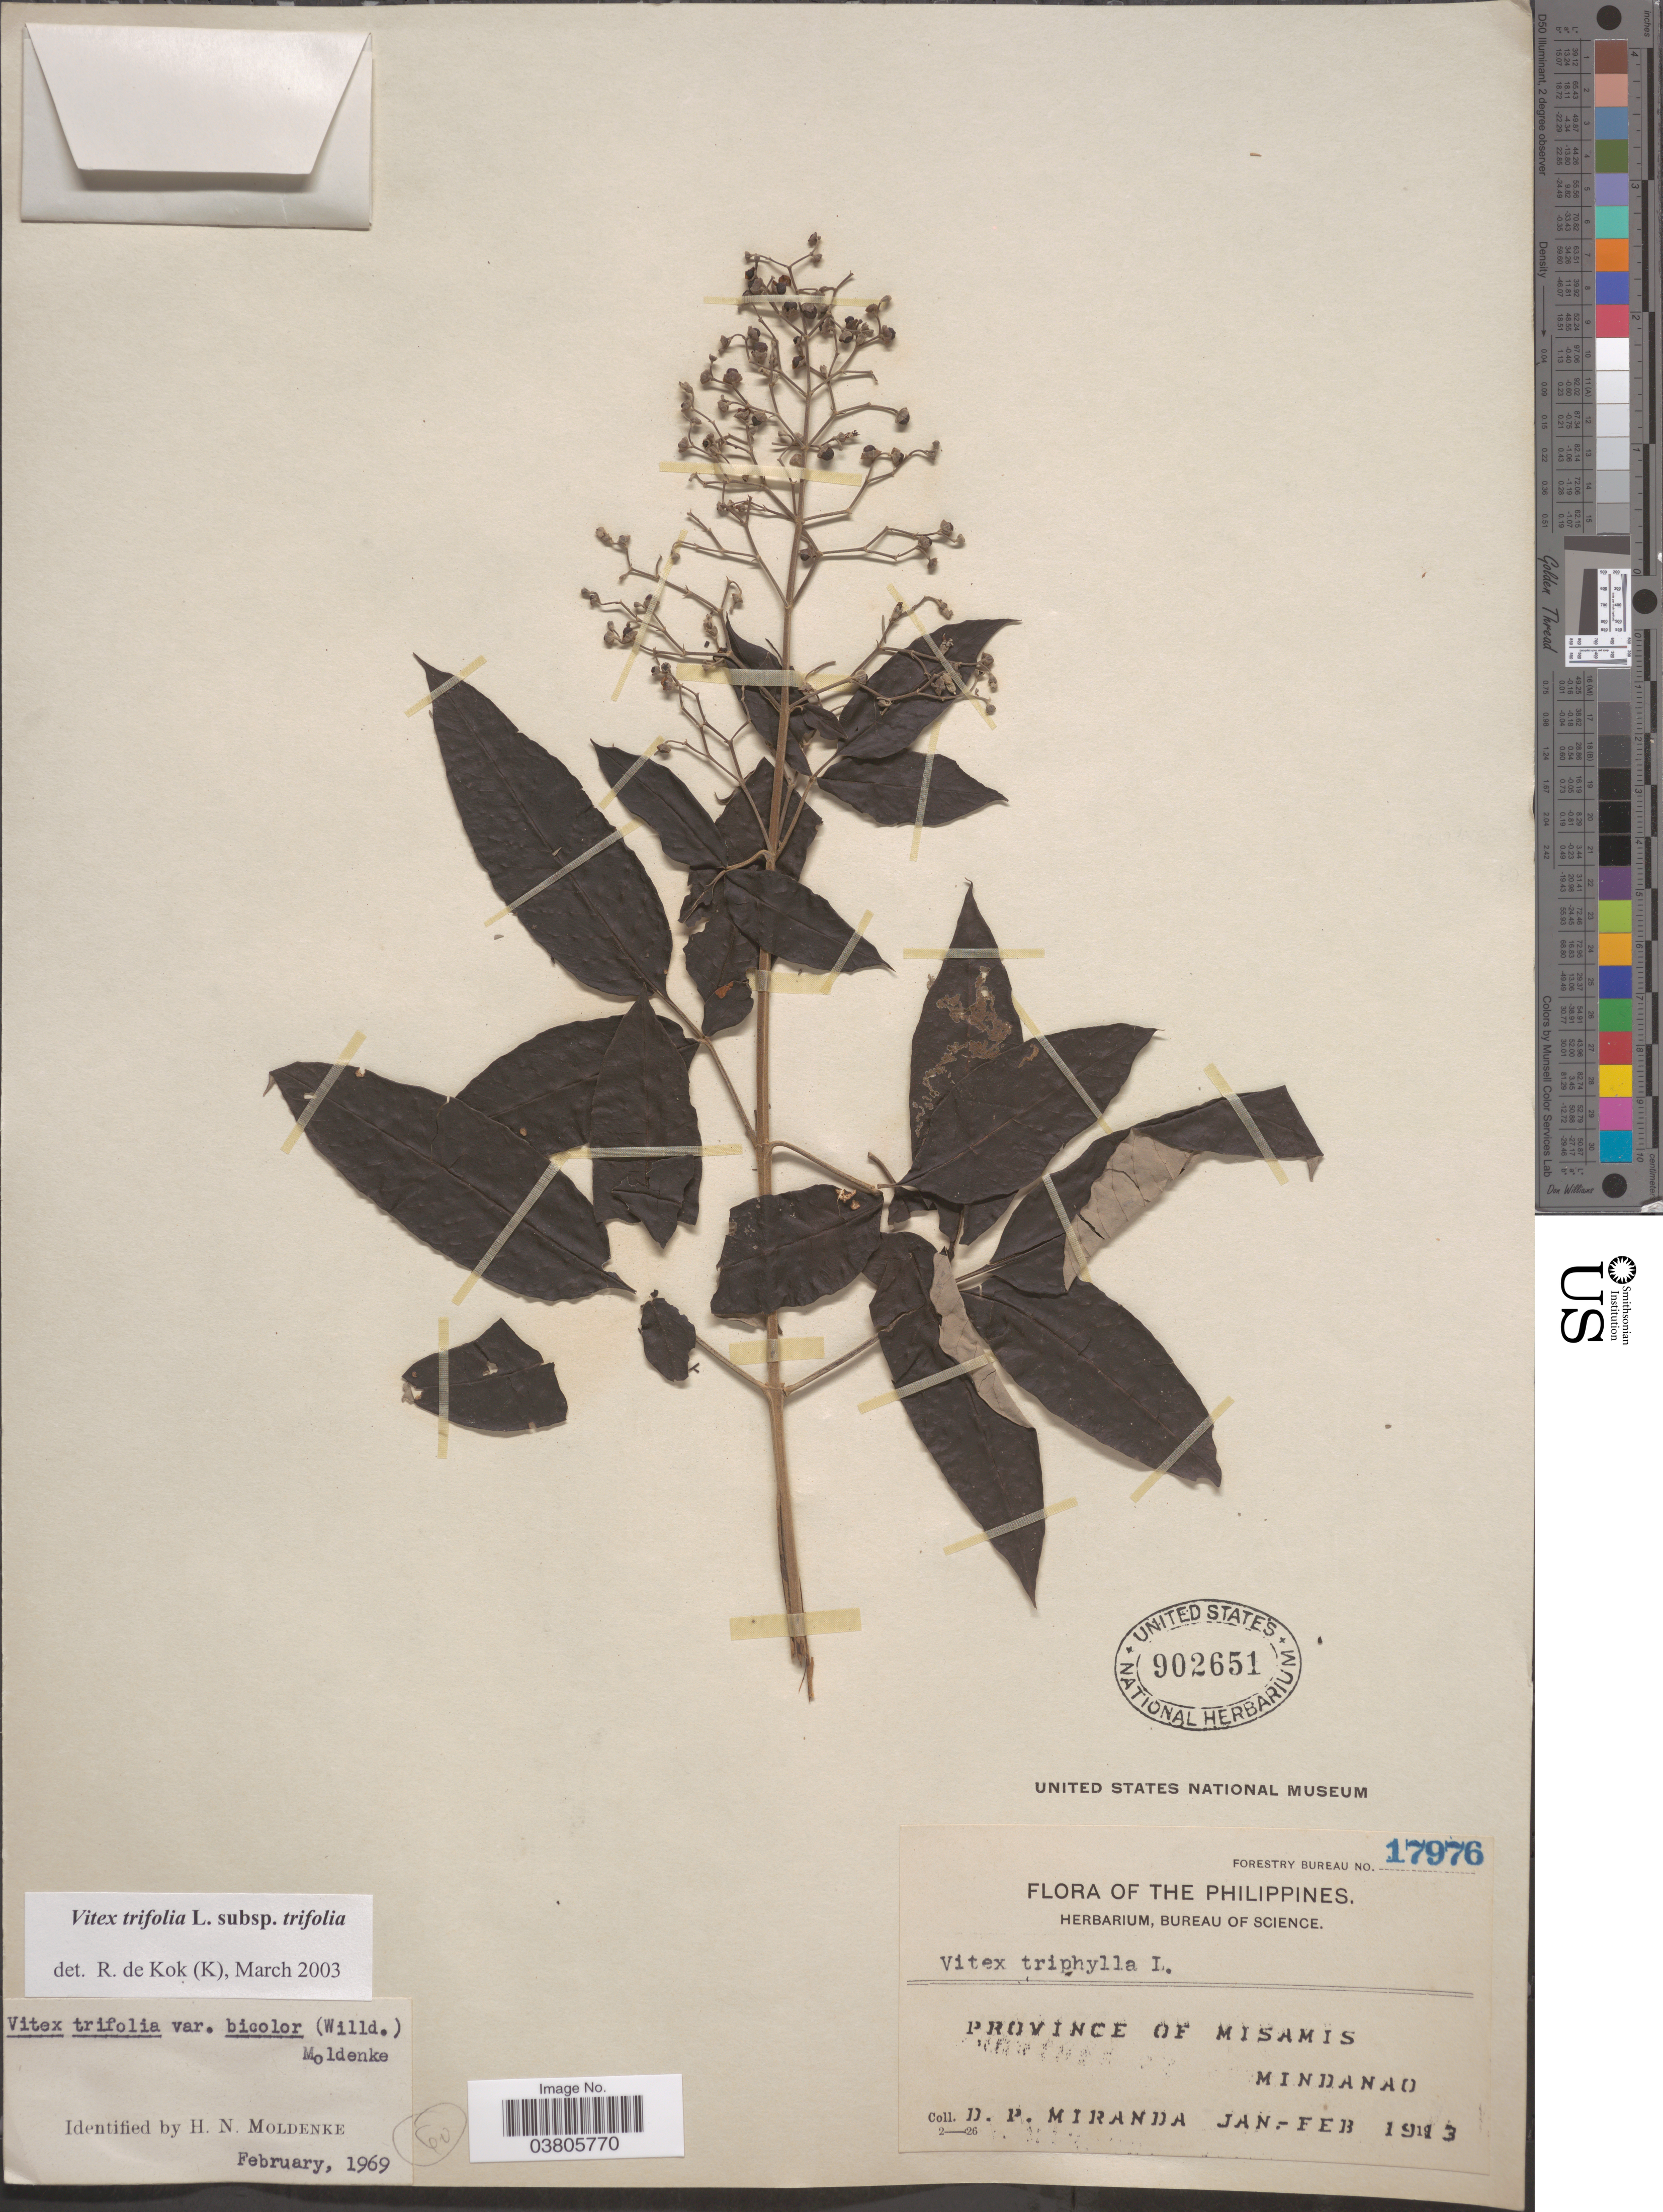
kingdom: Plantae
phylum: Tracheophyta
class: Magnoliopsida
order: Lamiales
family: Lamiaceae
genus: Vitex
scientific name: Vitex trifolia subsp. trifolia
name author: Vahl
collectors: D. P. Miranda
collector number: Forestry Bureau 17976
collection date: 1913-01/1913-02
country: Philippines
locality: Province of Misamis, Mindanao.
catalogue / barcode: US 902651